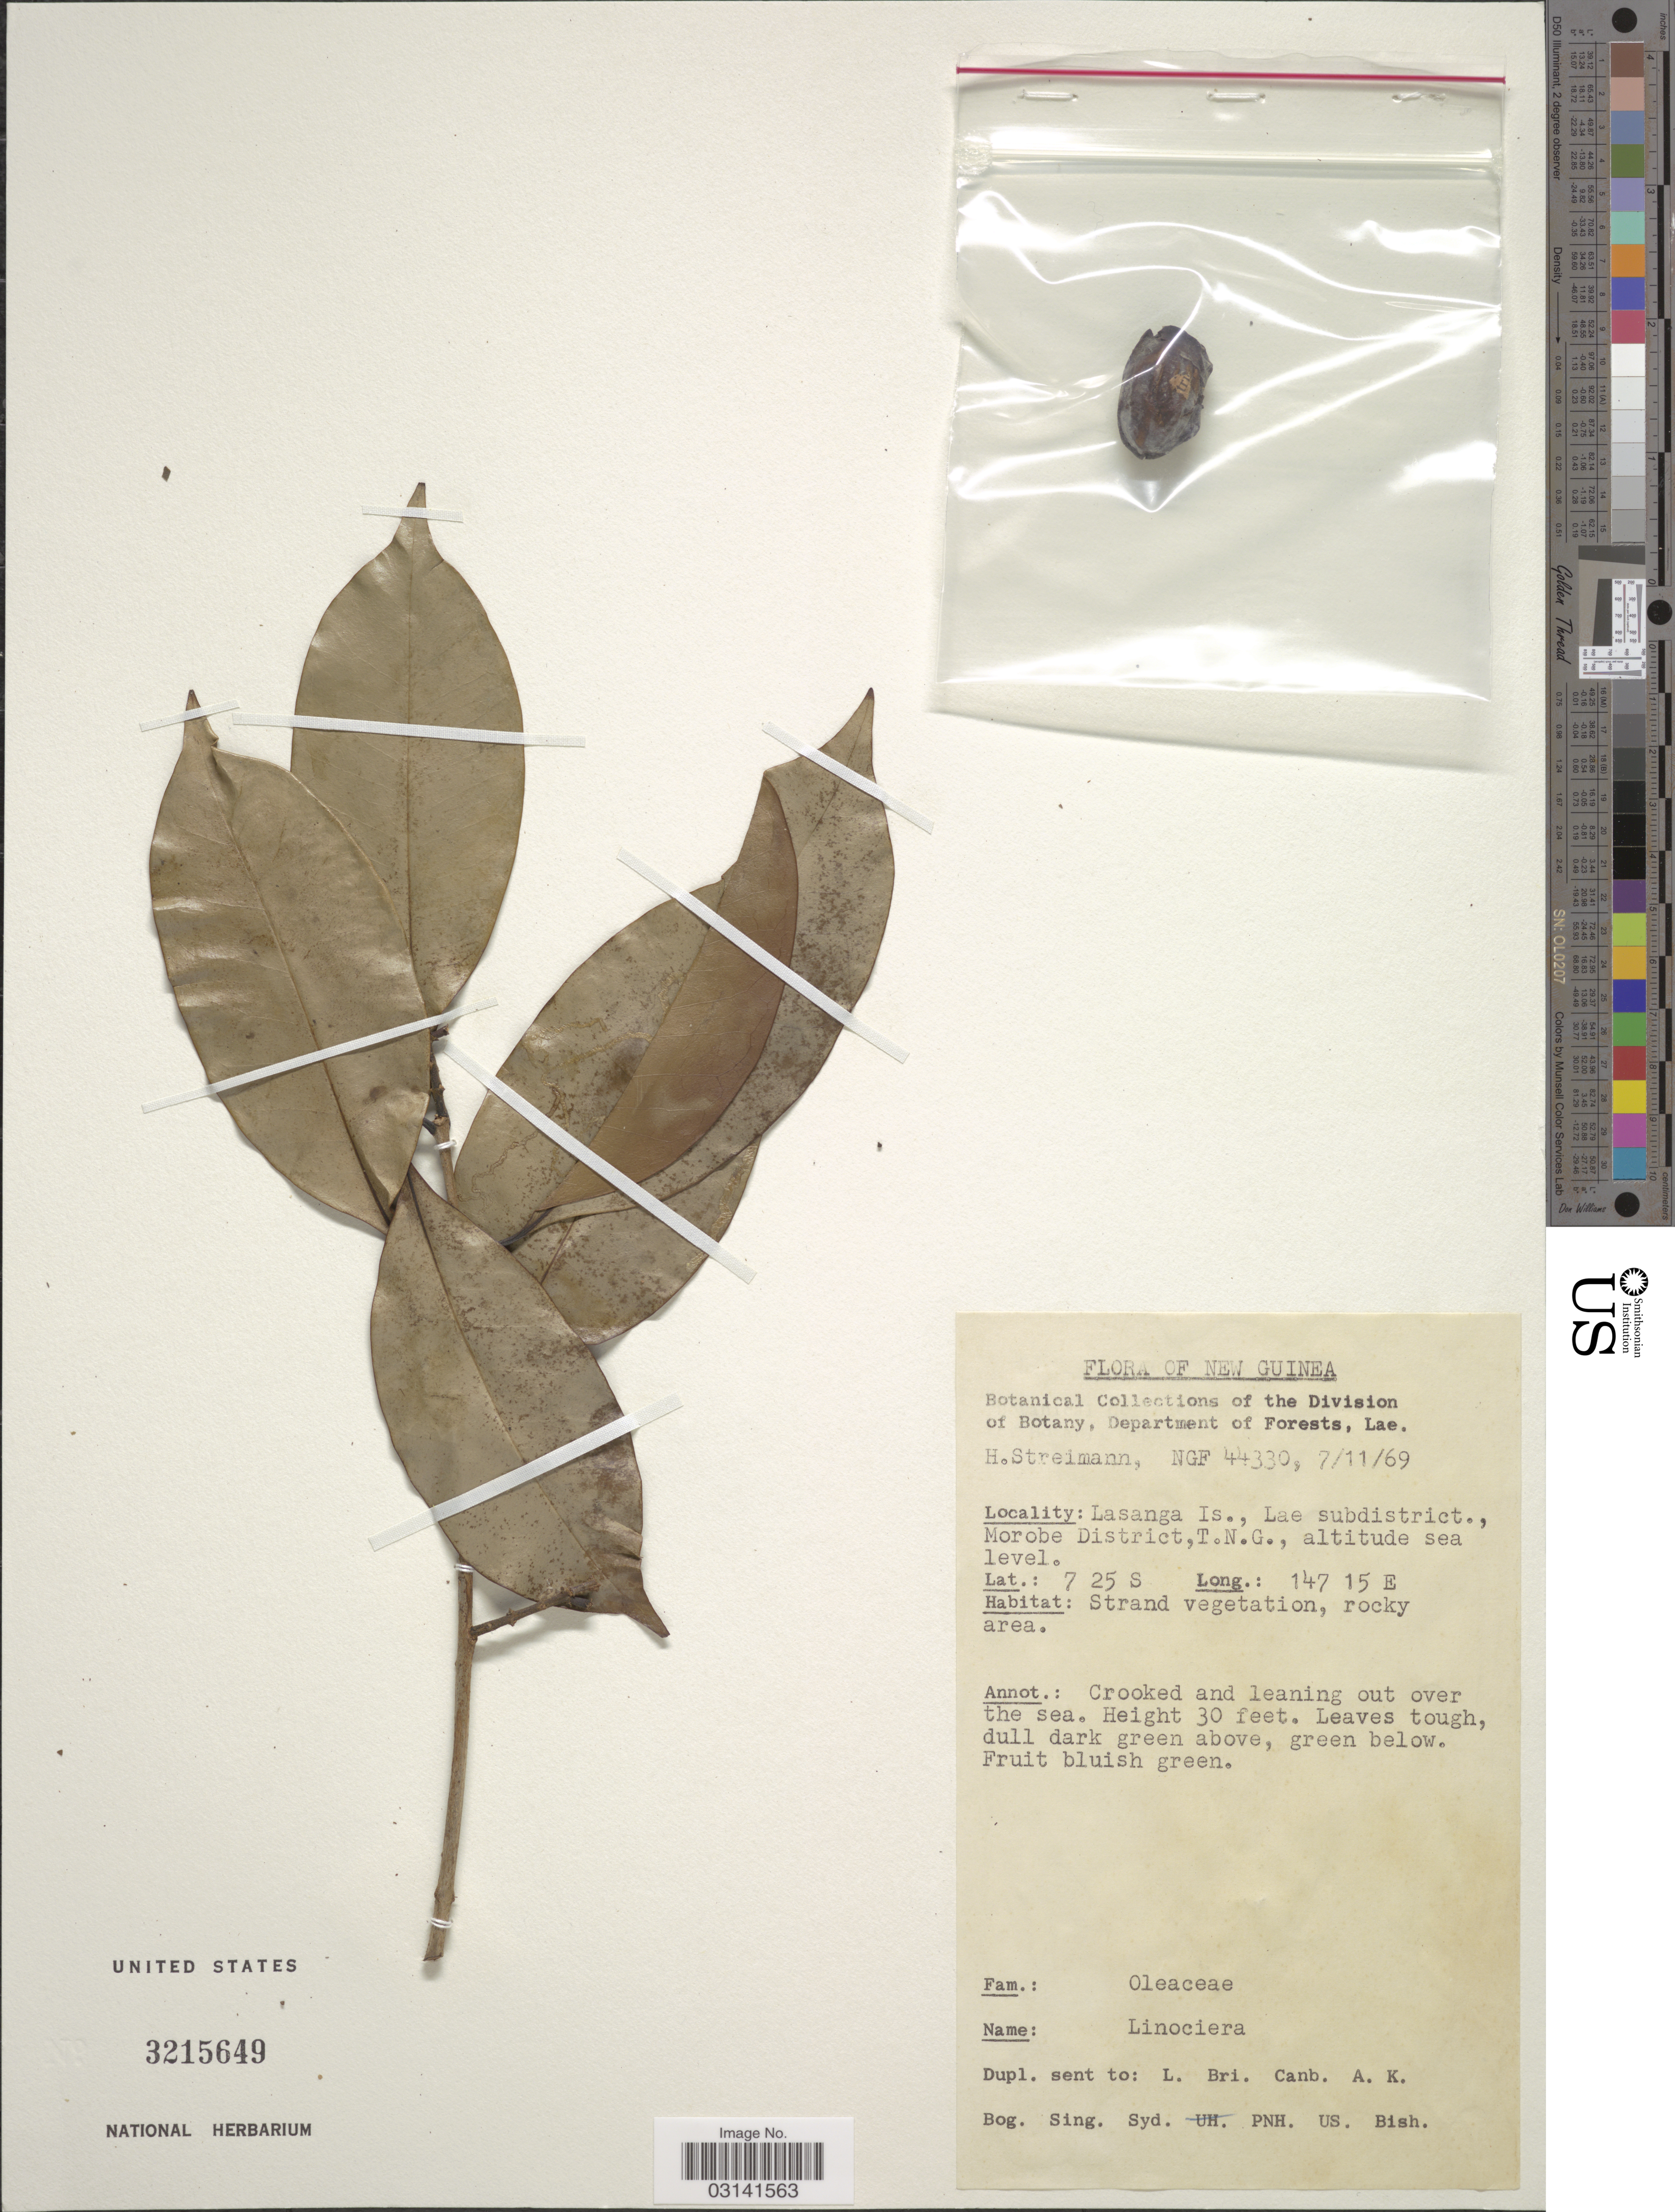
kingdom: Plantae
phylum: Tracheophyta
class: Magnoliopsida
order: Lamiales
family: Oleaceae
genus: Chionanthus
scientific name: Chionanthus sp.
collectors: H. Streimann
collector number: NGF 44330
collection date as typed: Transcribed d/m/y: 7/11/69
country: Papua New Guinea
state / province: Morobe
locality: New Guinea. Lasanag Is., Lae subdistrict., Morobe District, T.N.G.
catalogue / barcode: US 3215649